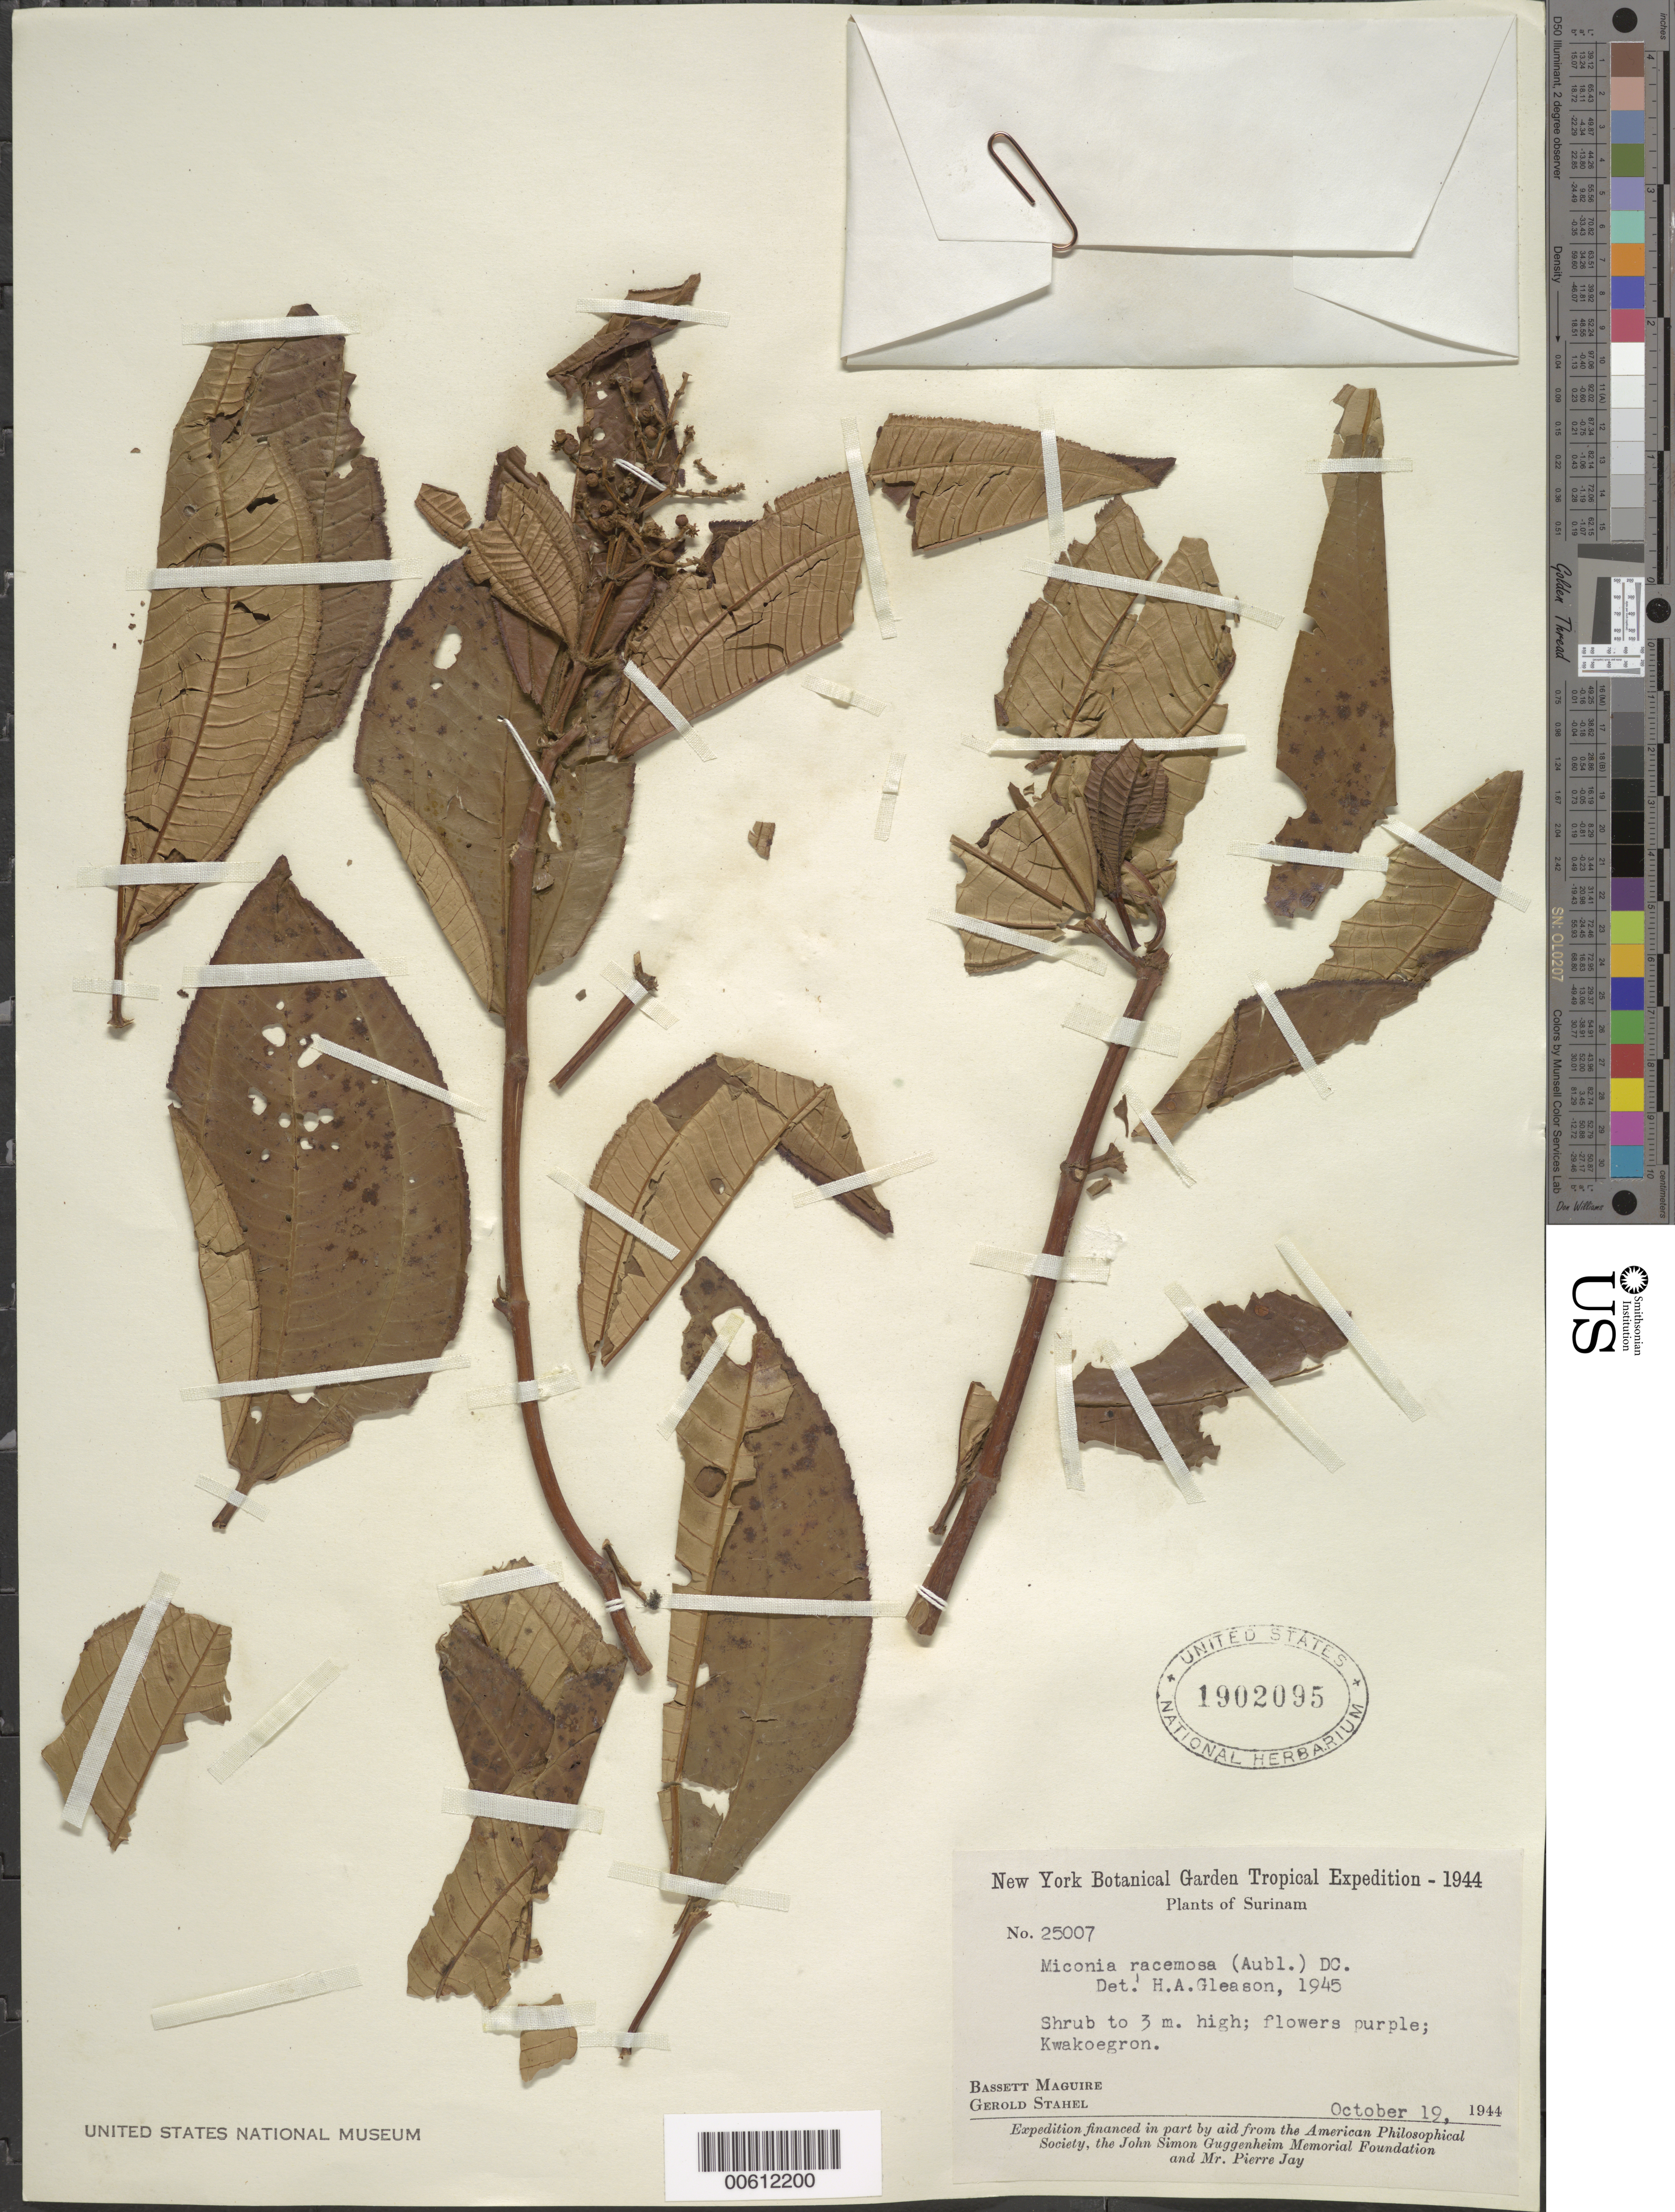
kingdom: Plantae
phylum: Tracheophyta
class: Magnoliopsida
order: Myrtales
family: Melastomataceae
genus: Miconia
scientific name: Miconia racemosa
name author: (Aubl.) DC.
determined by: Gleason, H. A.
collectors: B. Maguire & G. Stahel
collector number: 25007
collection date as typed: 19-Oct-44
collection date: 1944-10-19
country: Suriname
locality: Saramacca River, Kwakoegron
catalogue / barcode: US 1902095